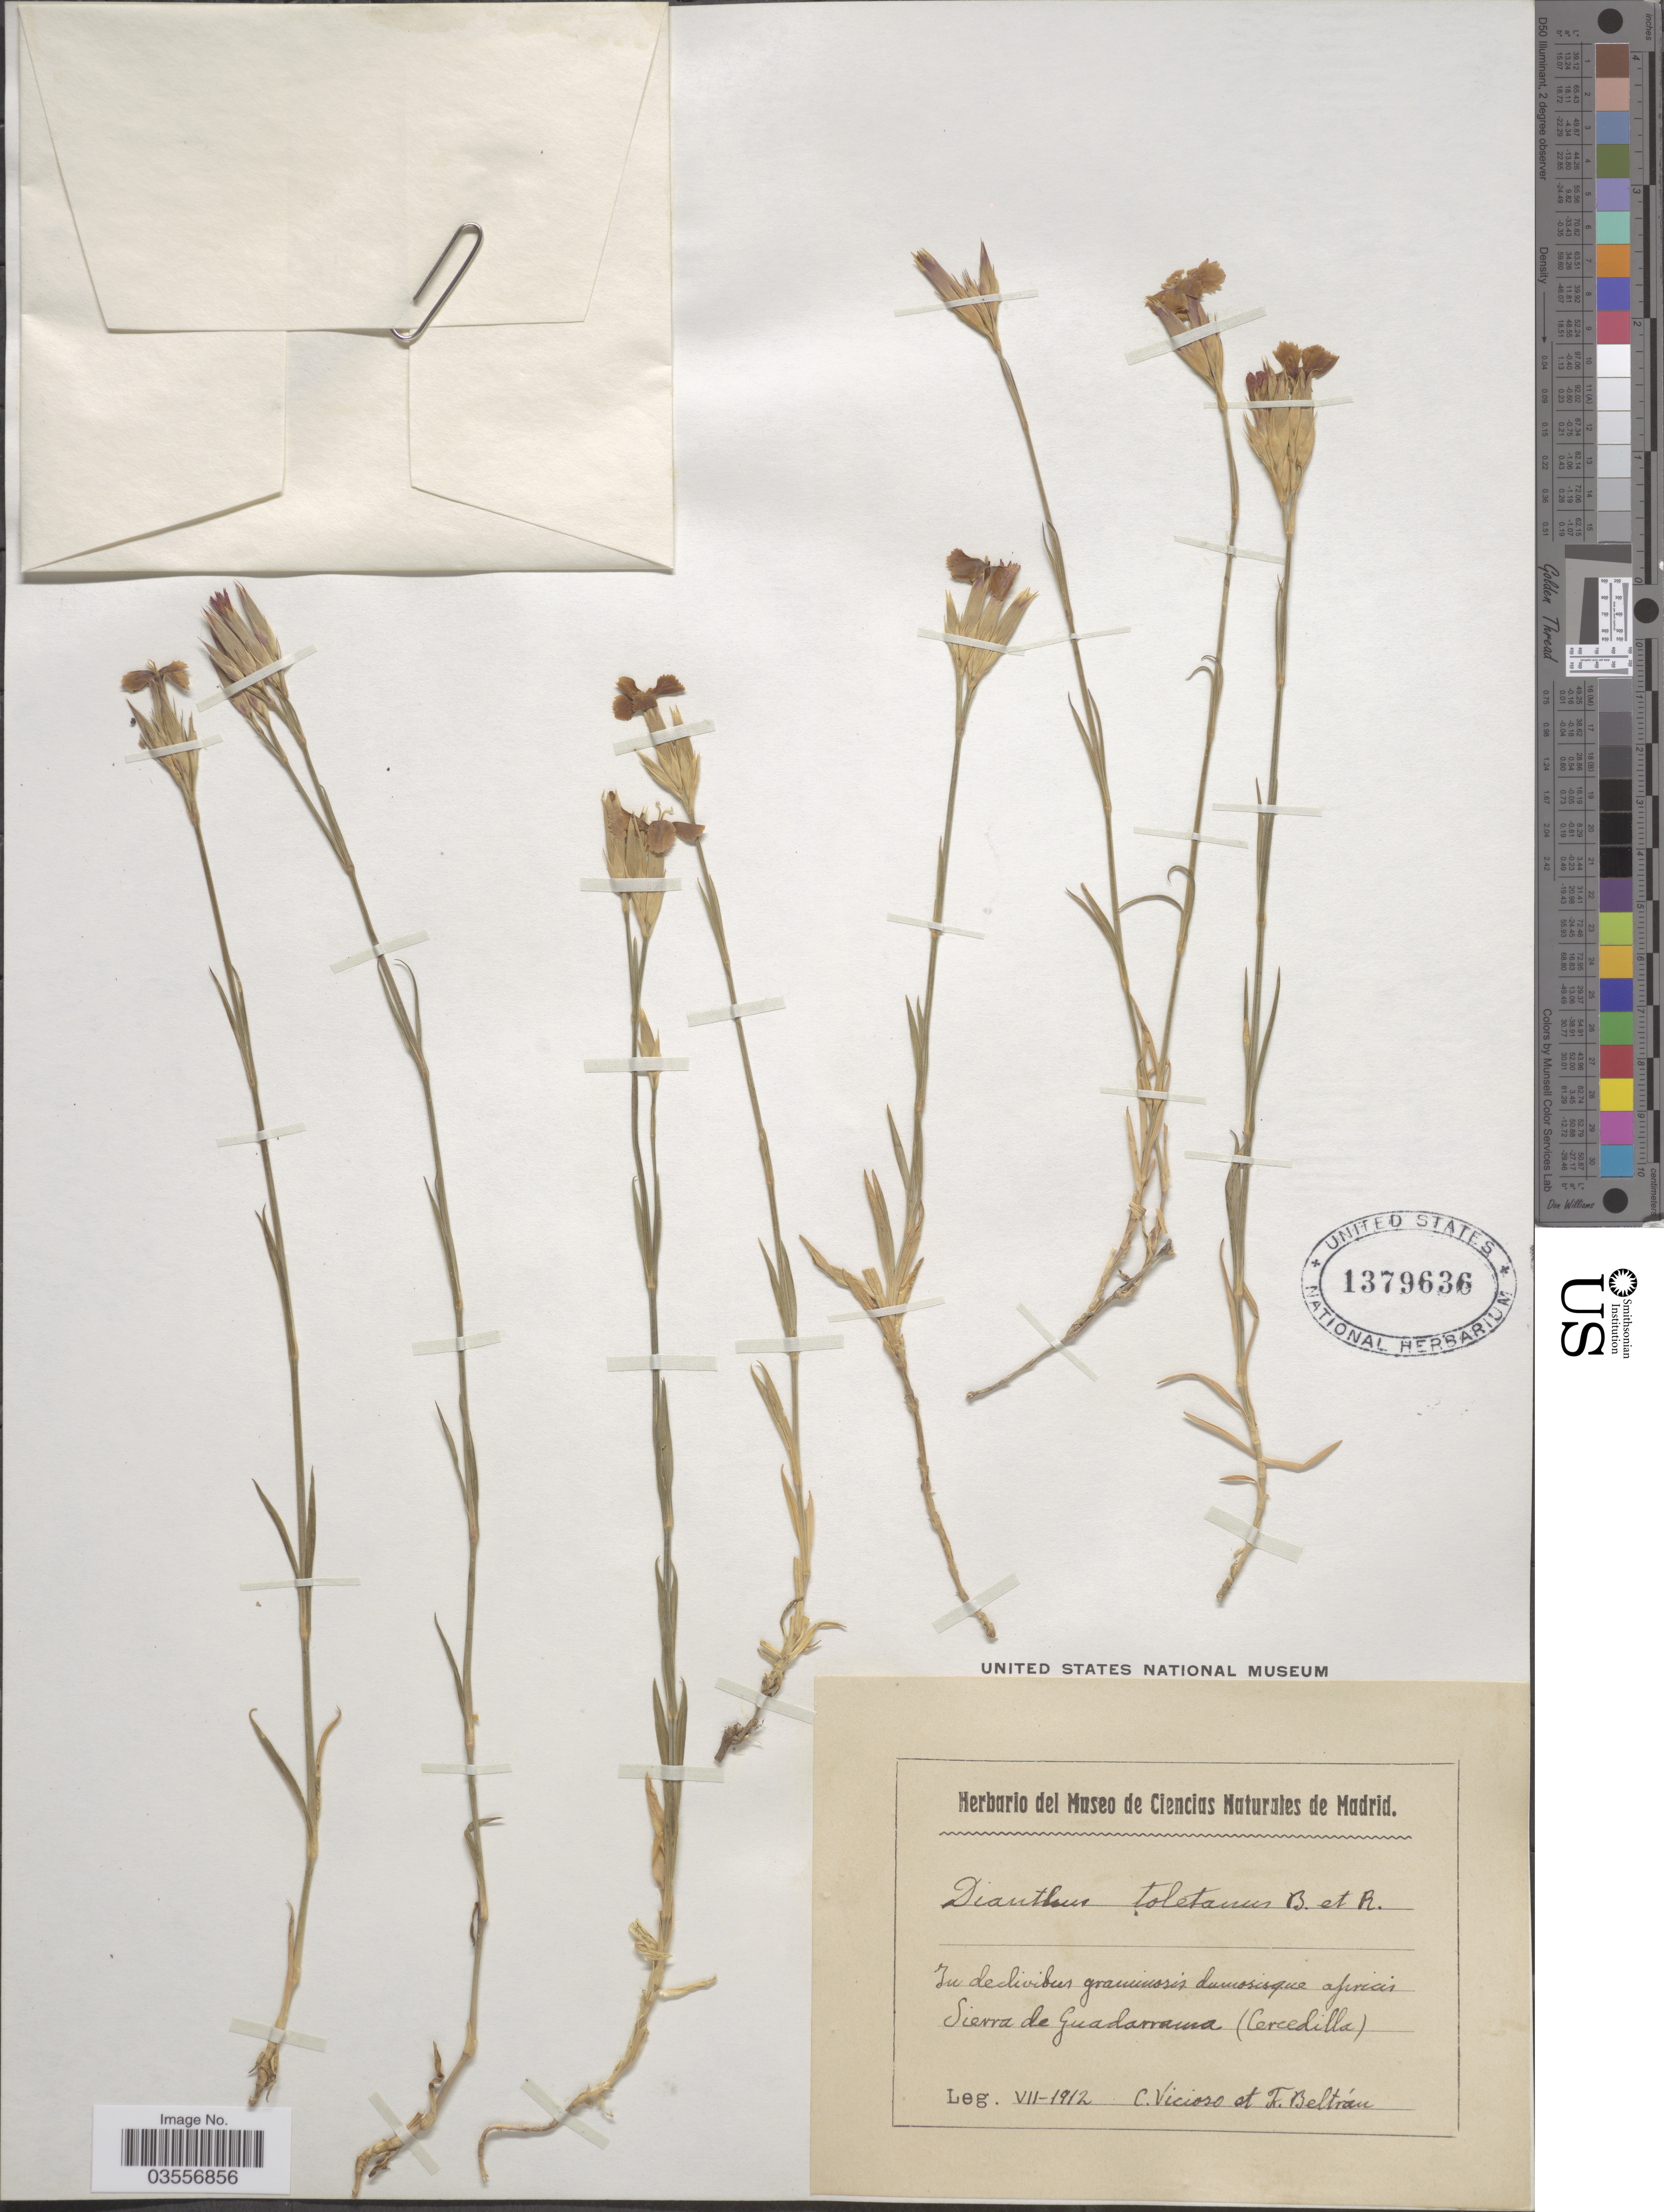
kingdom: Plantae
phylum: Tracheophyta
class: Magnoliopsida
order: Caryophyllales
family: Caryophyllaceae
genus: Dianthus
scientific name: Dianthus toletanus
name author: Boiss. & Reut.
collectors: C. Vicioso & F. Beltran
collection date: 1912-07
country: Spain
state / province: Madrid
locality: Sierra de Guadarrama (Cercedilla).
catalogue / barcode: US 1379636